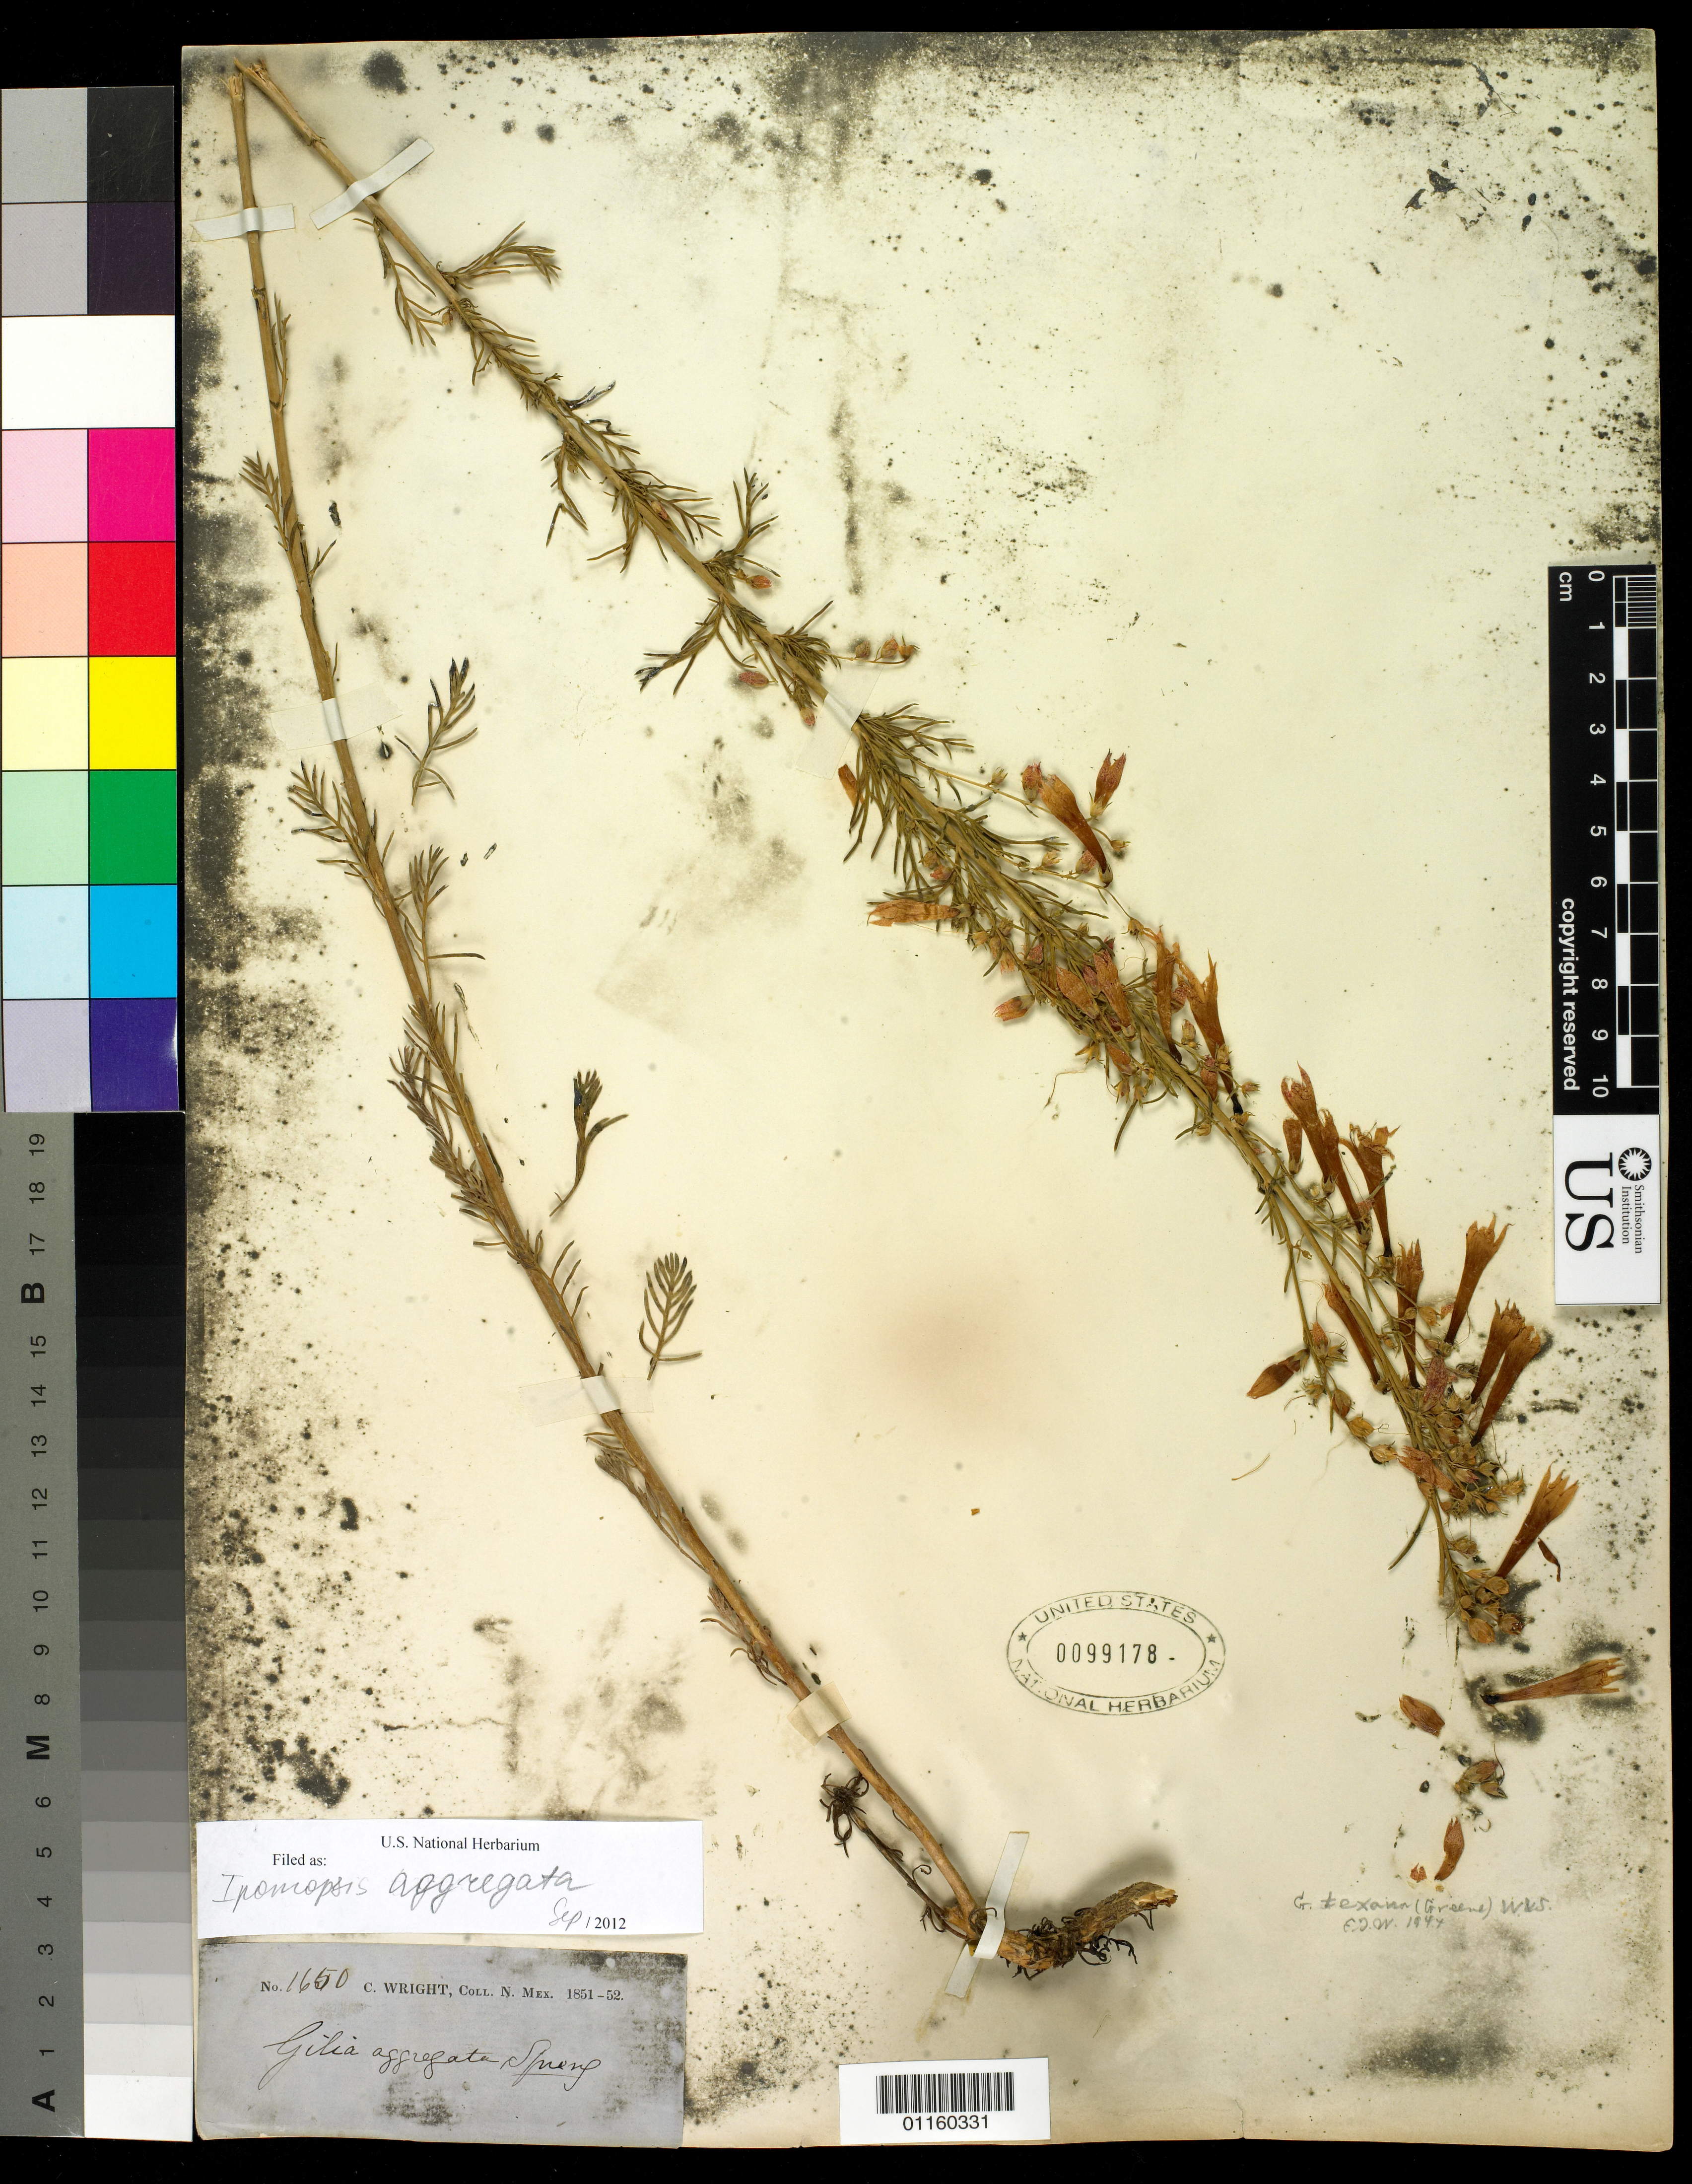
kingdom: Plantae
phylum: Tracheophyta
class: Magnoliopsida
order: Ericales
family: Polemoniaceae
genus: Ipomopsis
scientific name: Ipomopsis aggregata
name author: (Pursh) V.E. Grant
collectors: C. Wright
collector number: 1650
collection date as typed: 1851 to -- --- 1852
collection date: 1851/1852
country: United States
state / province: New Mexico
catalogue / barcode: US 99178